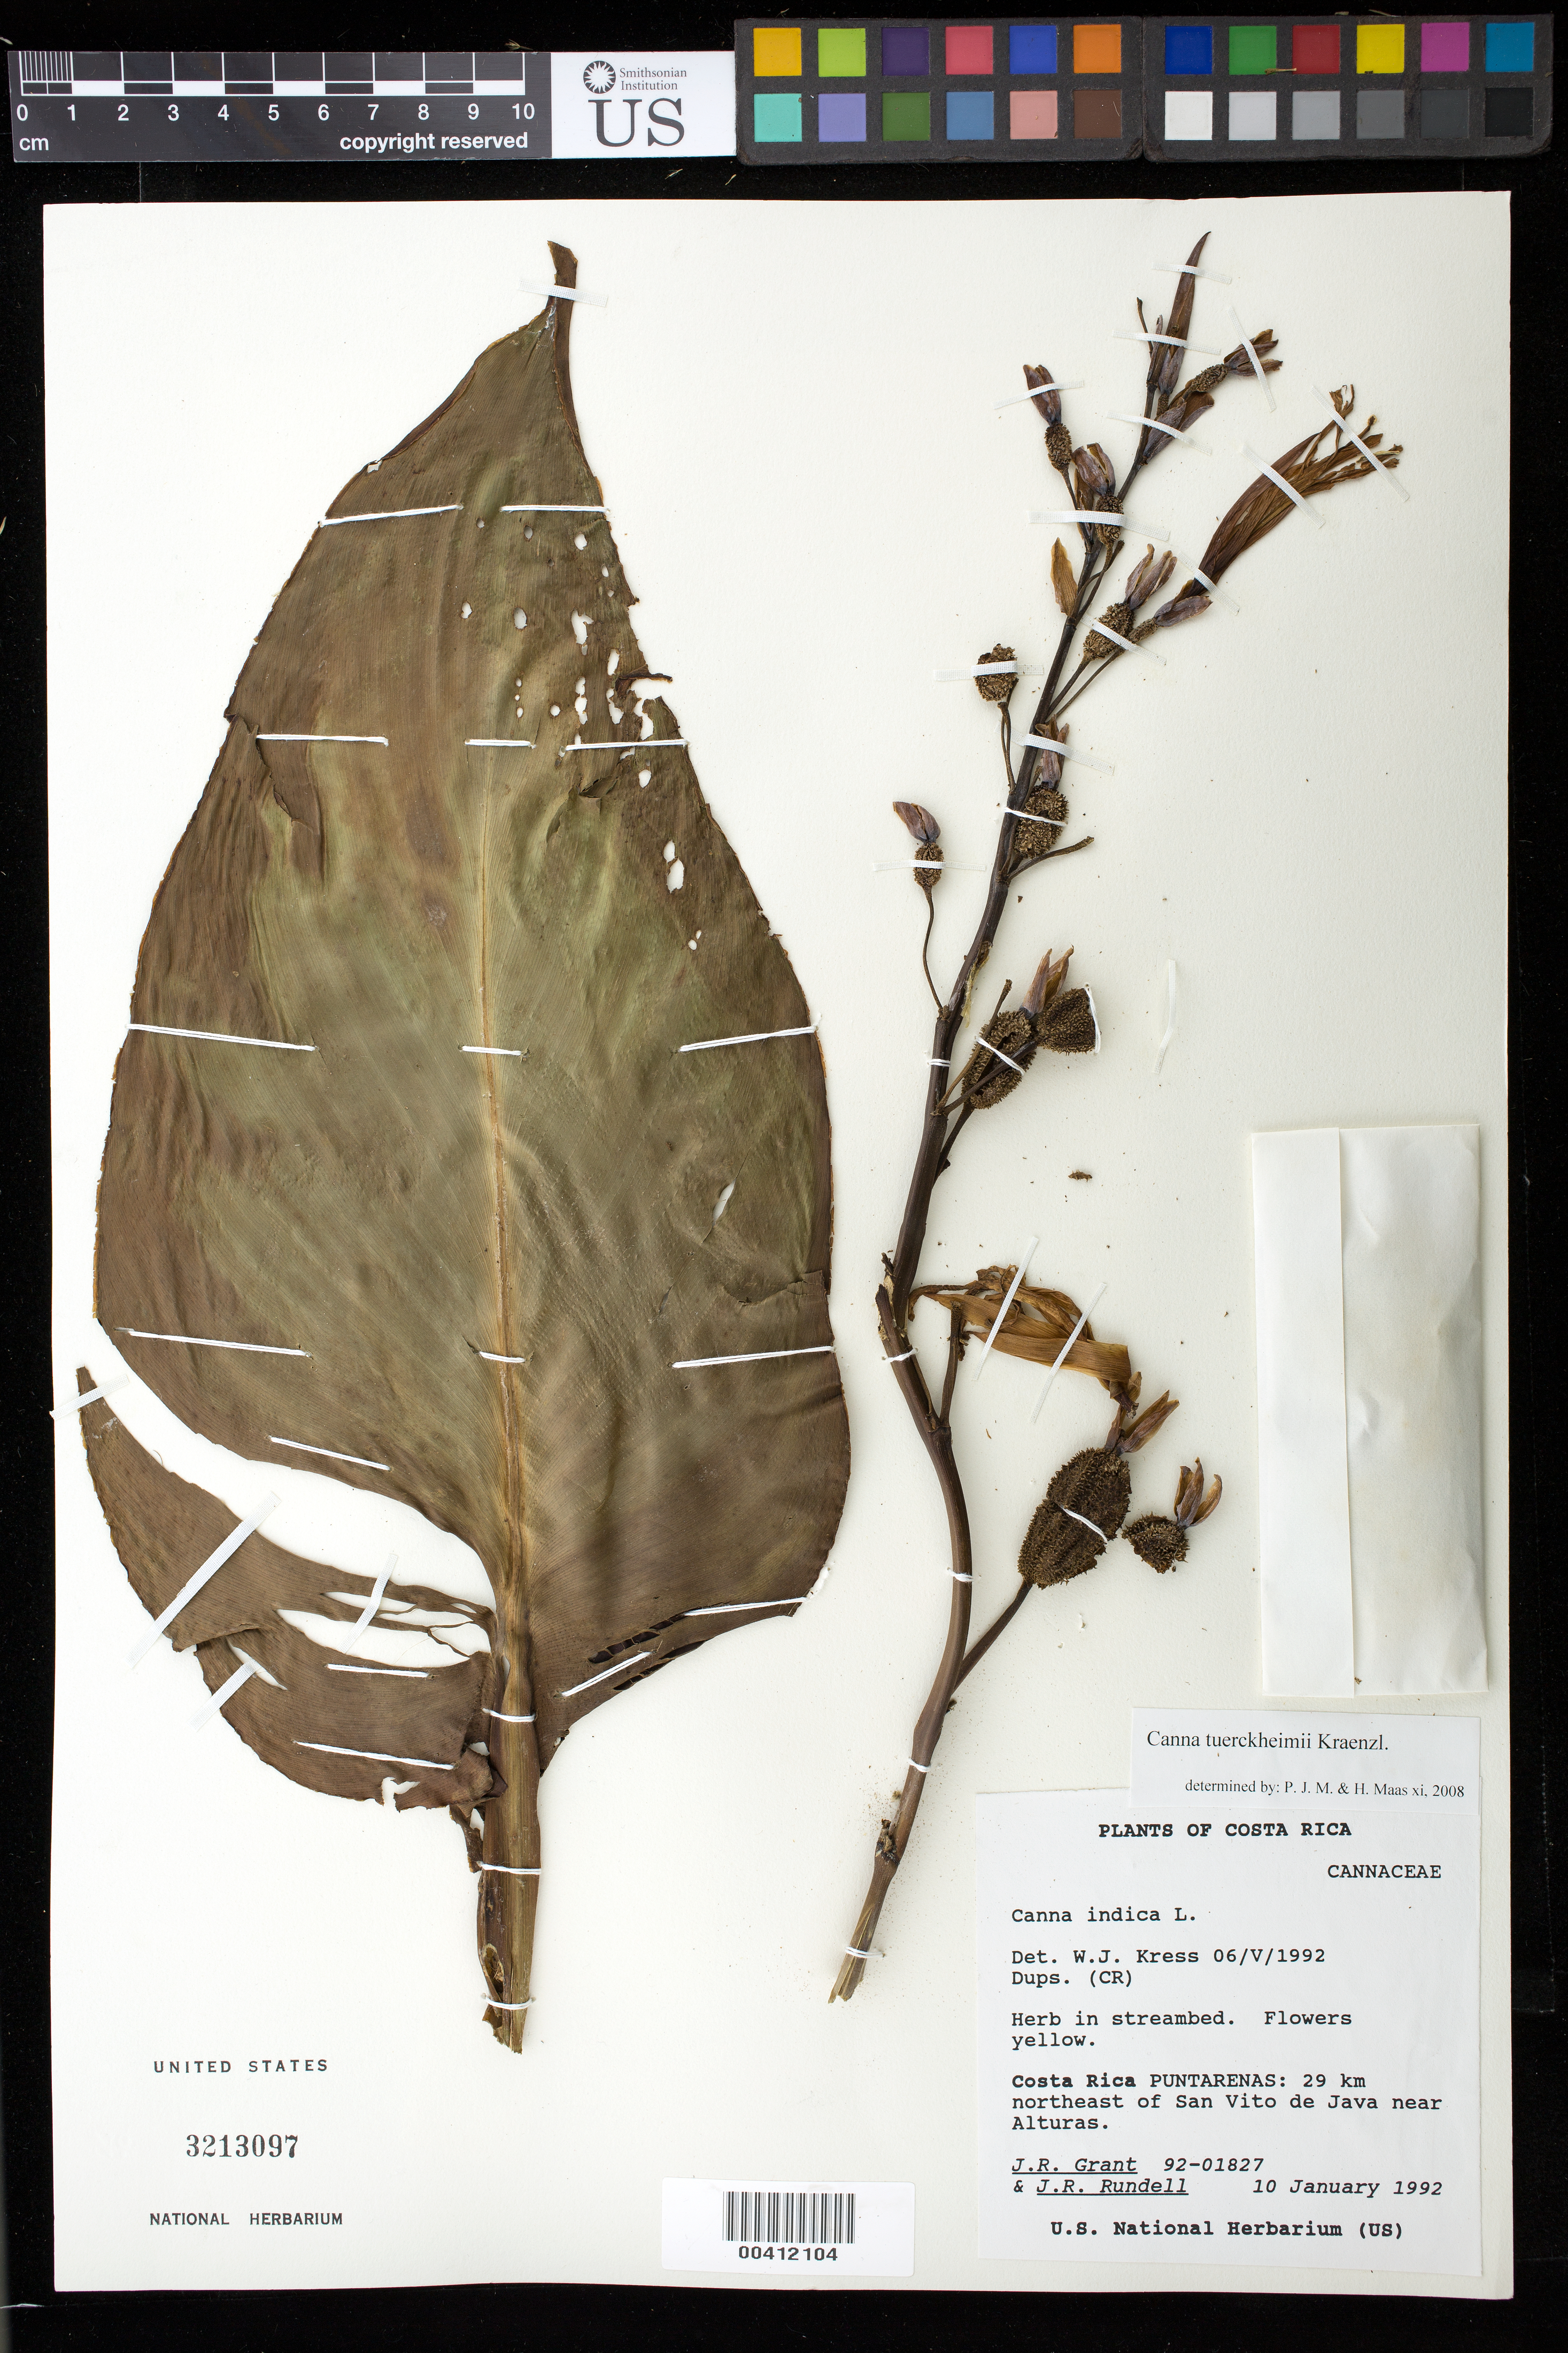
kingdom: Plantae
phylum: Tracheophyta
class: Liliopsida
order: Zingiberales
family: Cannaceae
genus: Canna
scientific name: Canna tuerckheimii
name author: Kraenzl. in Engl.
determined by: Kress, W. J., (US), Smithsonian Institution - National Museum of Natural History (UNITED STATES)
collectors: J. R. Grant & J. R. Rundell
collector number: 92-01827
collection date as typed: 10 Jan 1992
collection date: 1992-01-10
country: Costa Rica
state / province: Puntarenas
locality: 29 km ne of san vito de java near alturas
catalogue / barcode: US 3213097